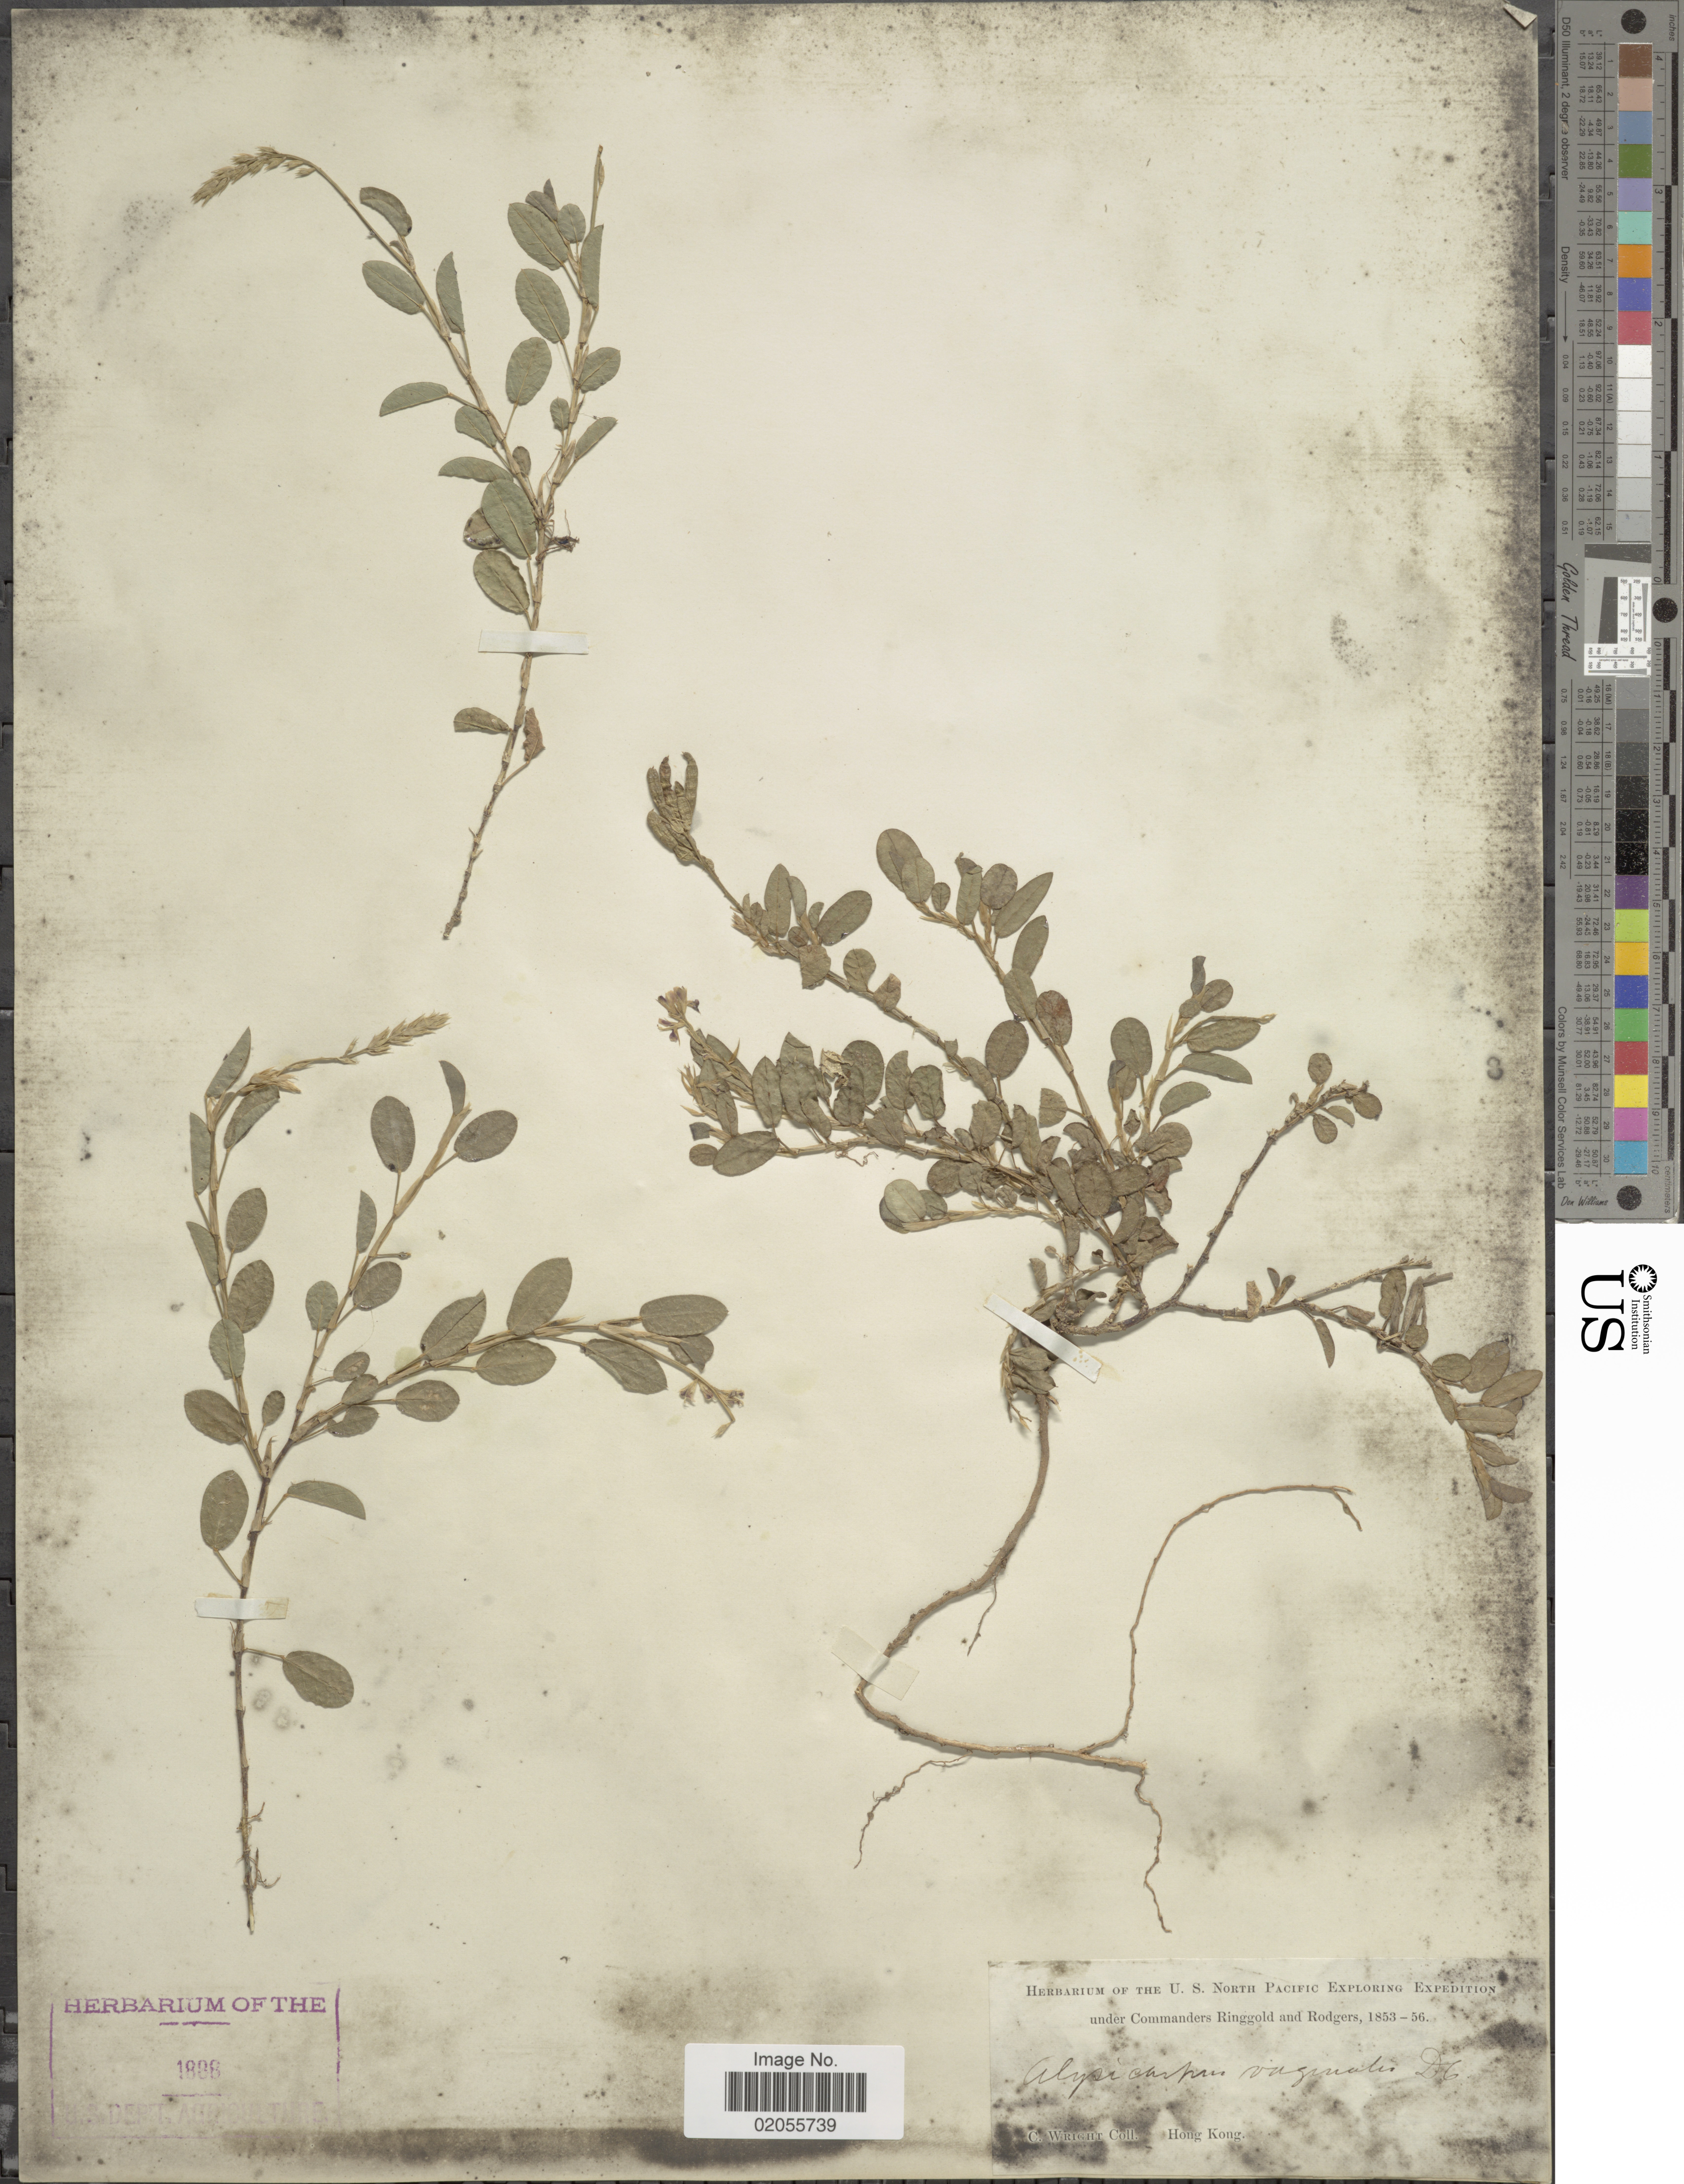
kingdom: Plantae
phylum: Tracheophyta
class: Magnoliopsida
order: Fabales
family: Fabaceae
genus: Alysicarpus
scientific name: Alysicarpus vaginalis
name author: (L.) DC.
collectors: C. Wright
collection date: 1853/1856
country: China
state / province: Hong Kong